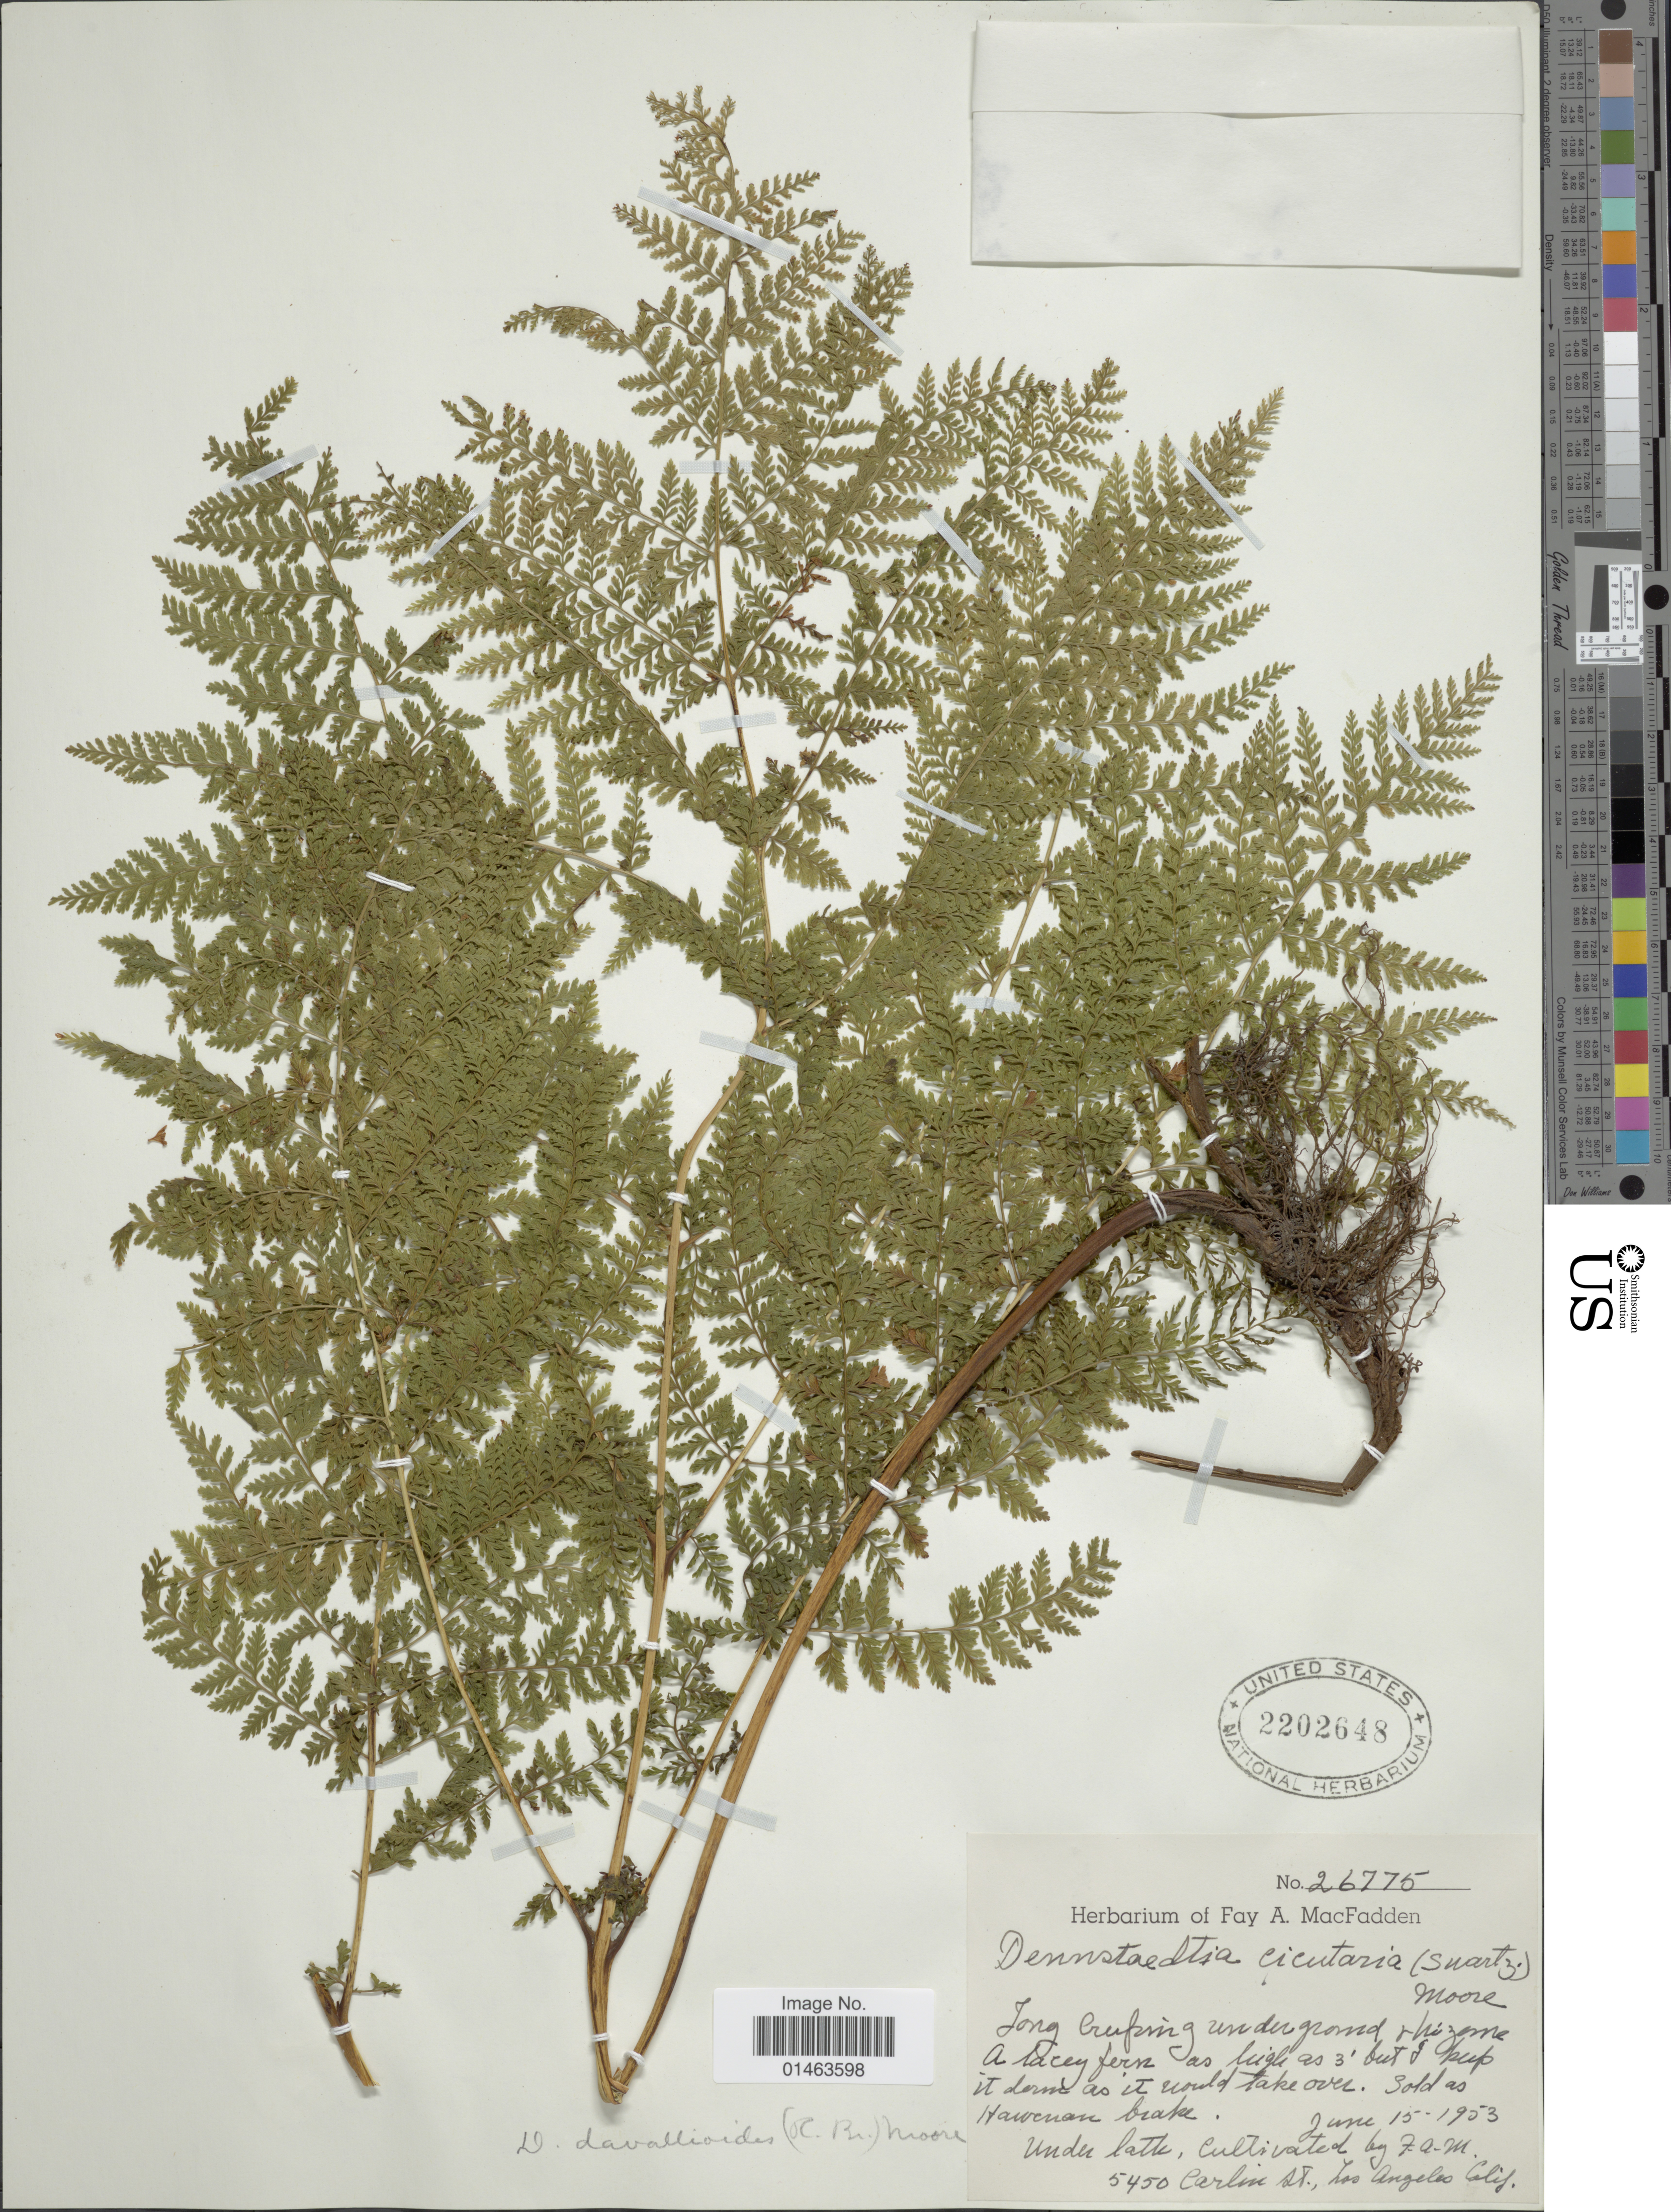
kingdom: Plantae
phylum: Tracheophyta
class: Polypodiopsida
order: Polypodiales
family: Dennstaedtiaceae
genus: Dennstaedtia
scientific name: Dennstaedtia davallioides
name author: (R. Br.) T. Moore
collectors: F. MacFadden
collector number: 26775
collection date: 1953-06-15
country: United States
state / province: California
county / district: Los Angeles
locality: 5450 Carlin St., Los Angeles Calif.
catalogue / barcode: US 2202648